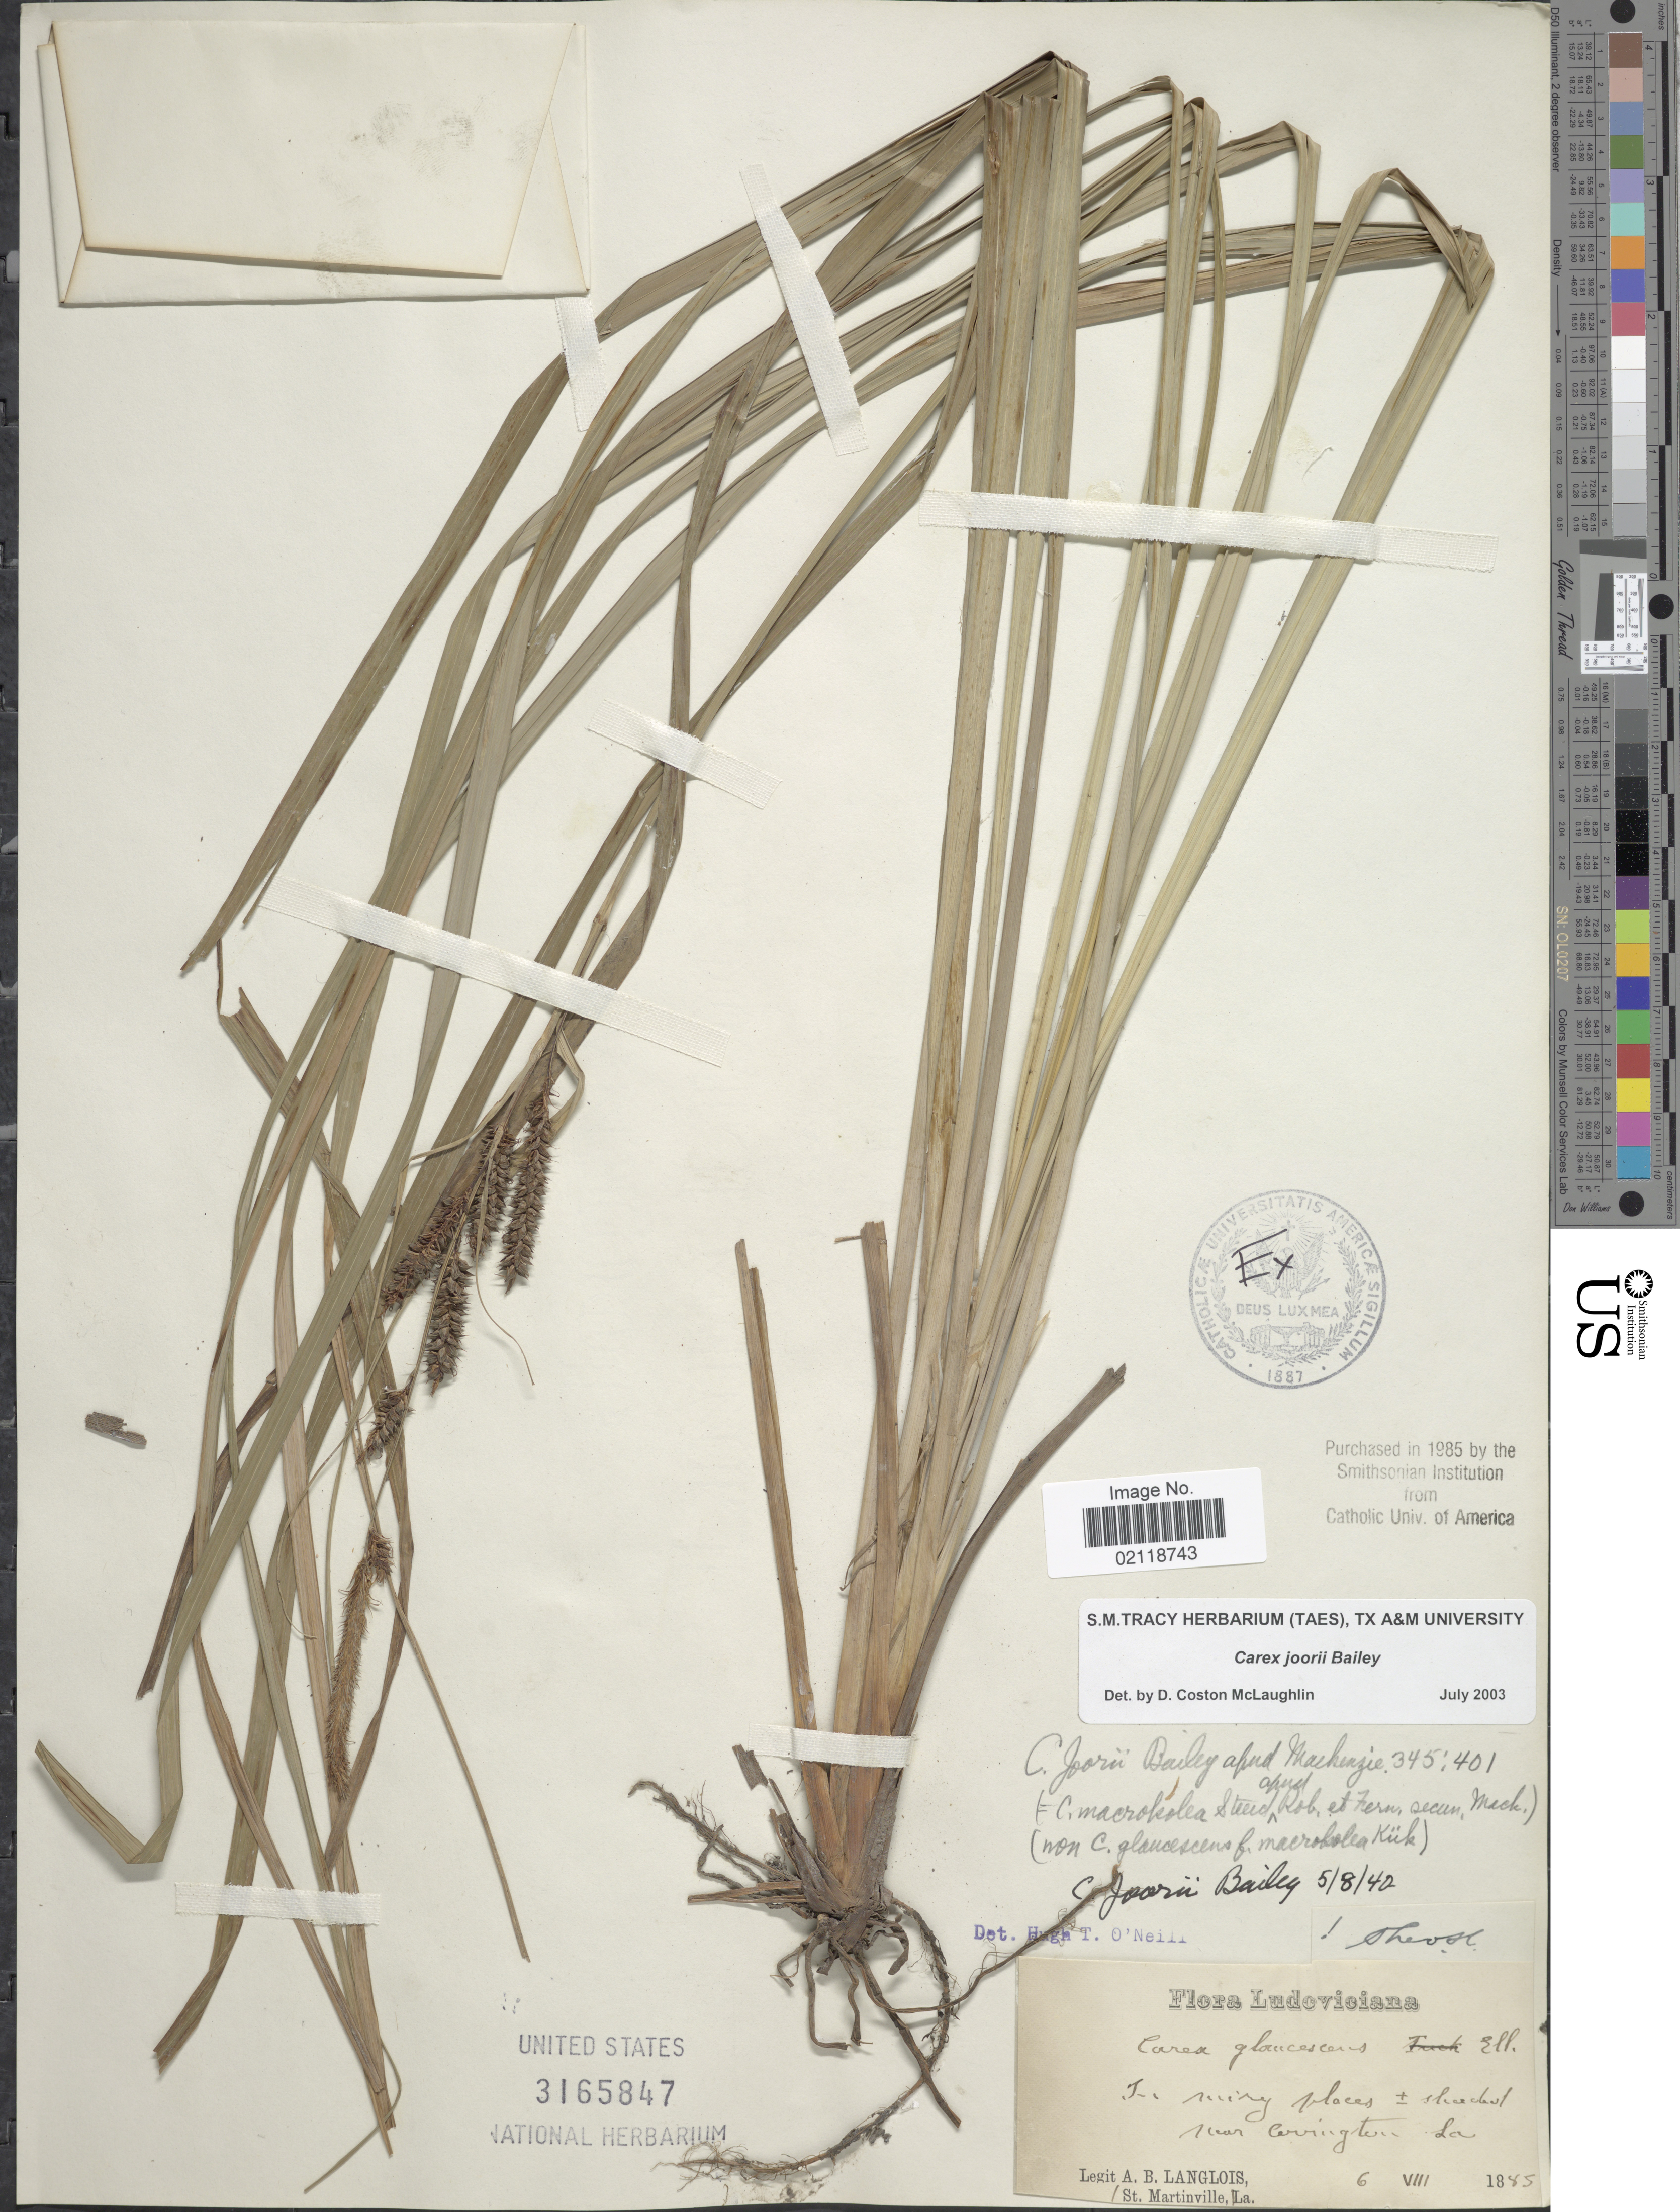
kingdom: Plantae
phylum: Tracheophyta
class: Liliopsida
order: Poales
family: Cyperaceae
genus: Carex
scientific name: Carex joorii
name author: L.H. Bailey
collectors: A. Langlois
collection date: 1885-08-06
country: United States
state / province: Louisiana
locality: in swampy places + shaded near Covington.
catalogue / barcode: US 3165847